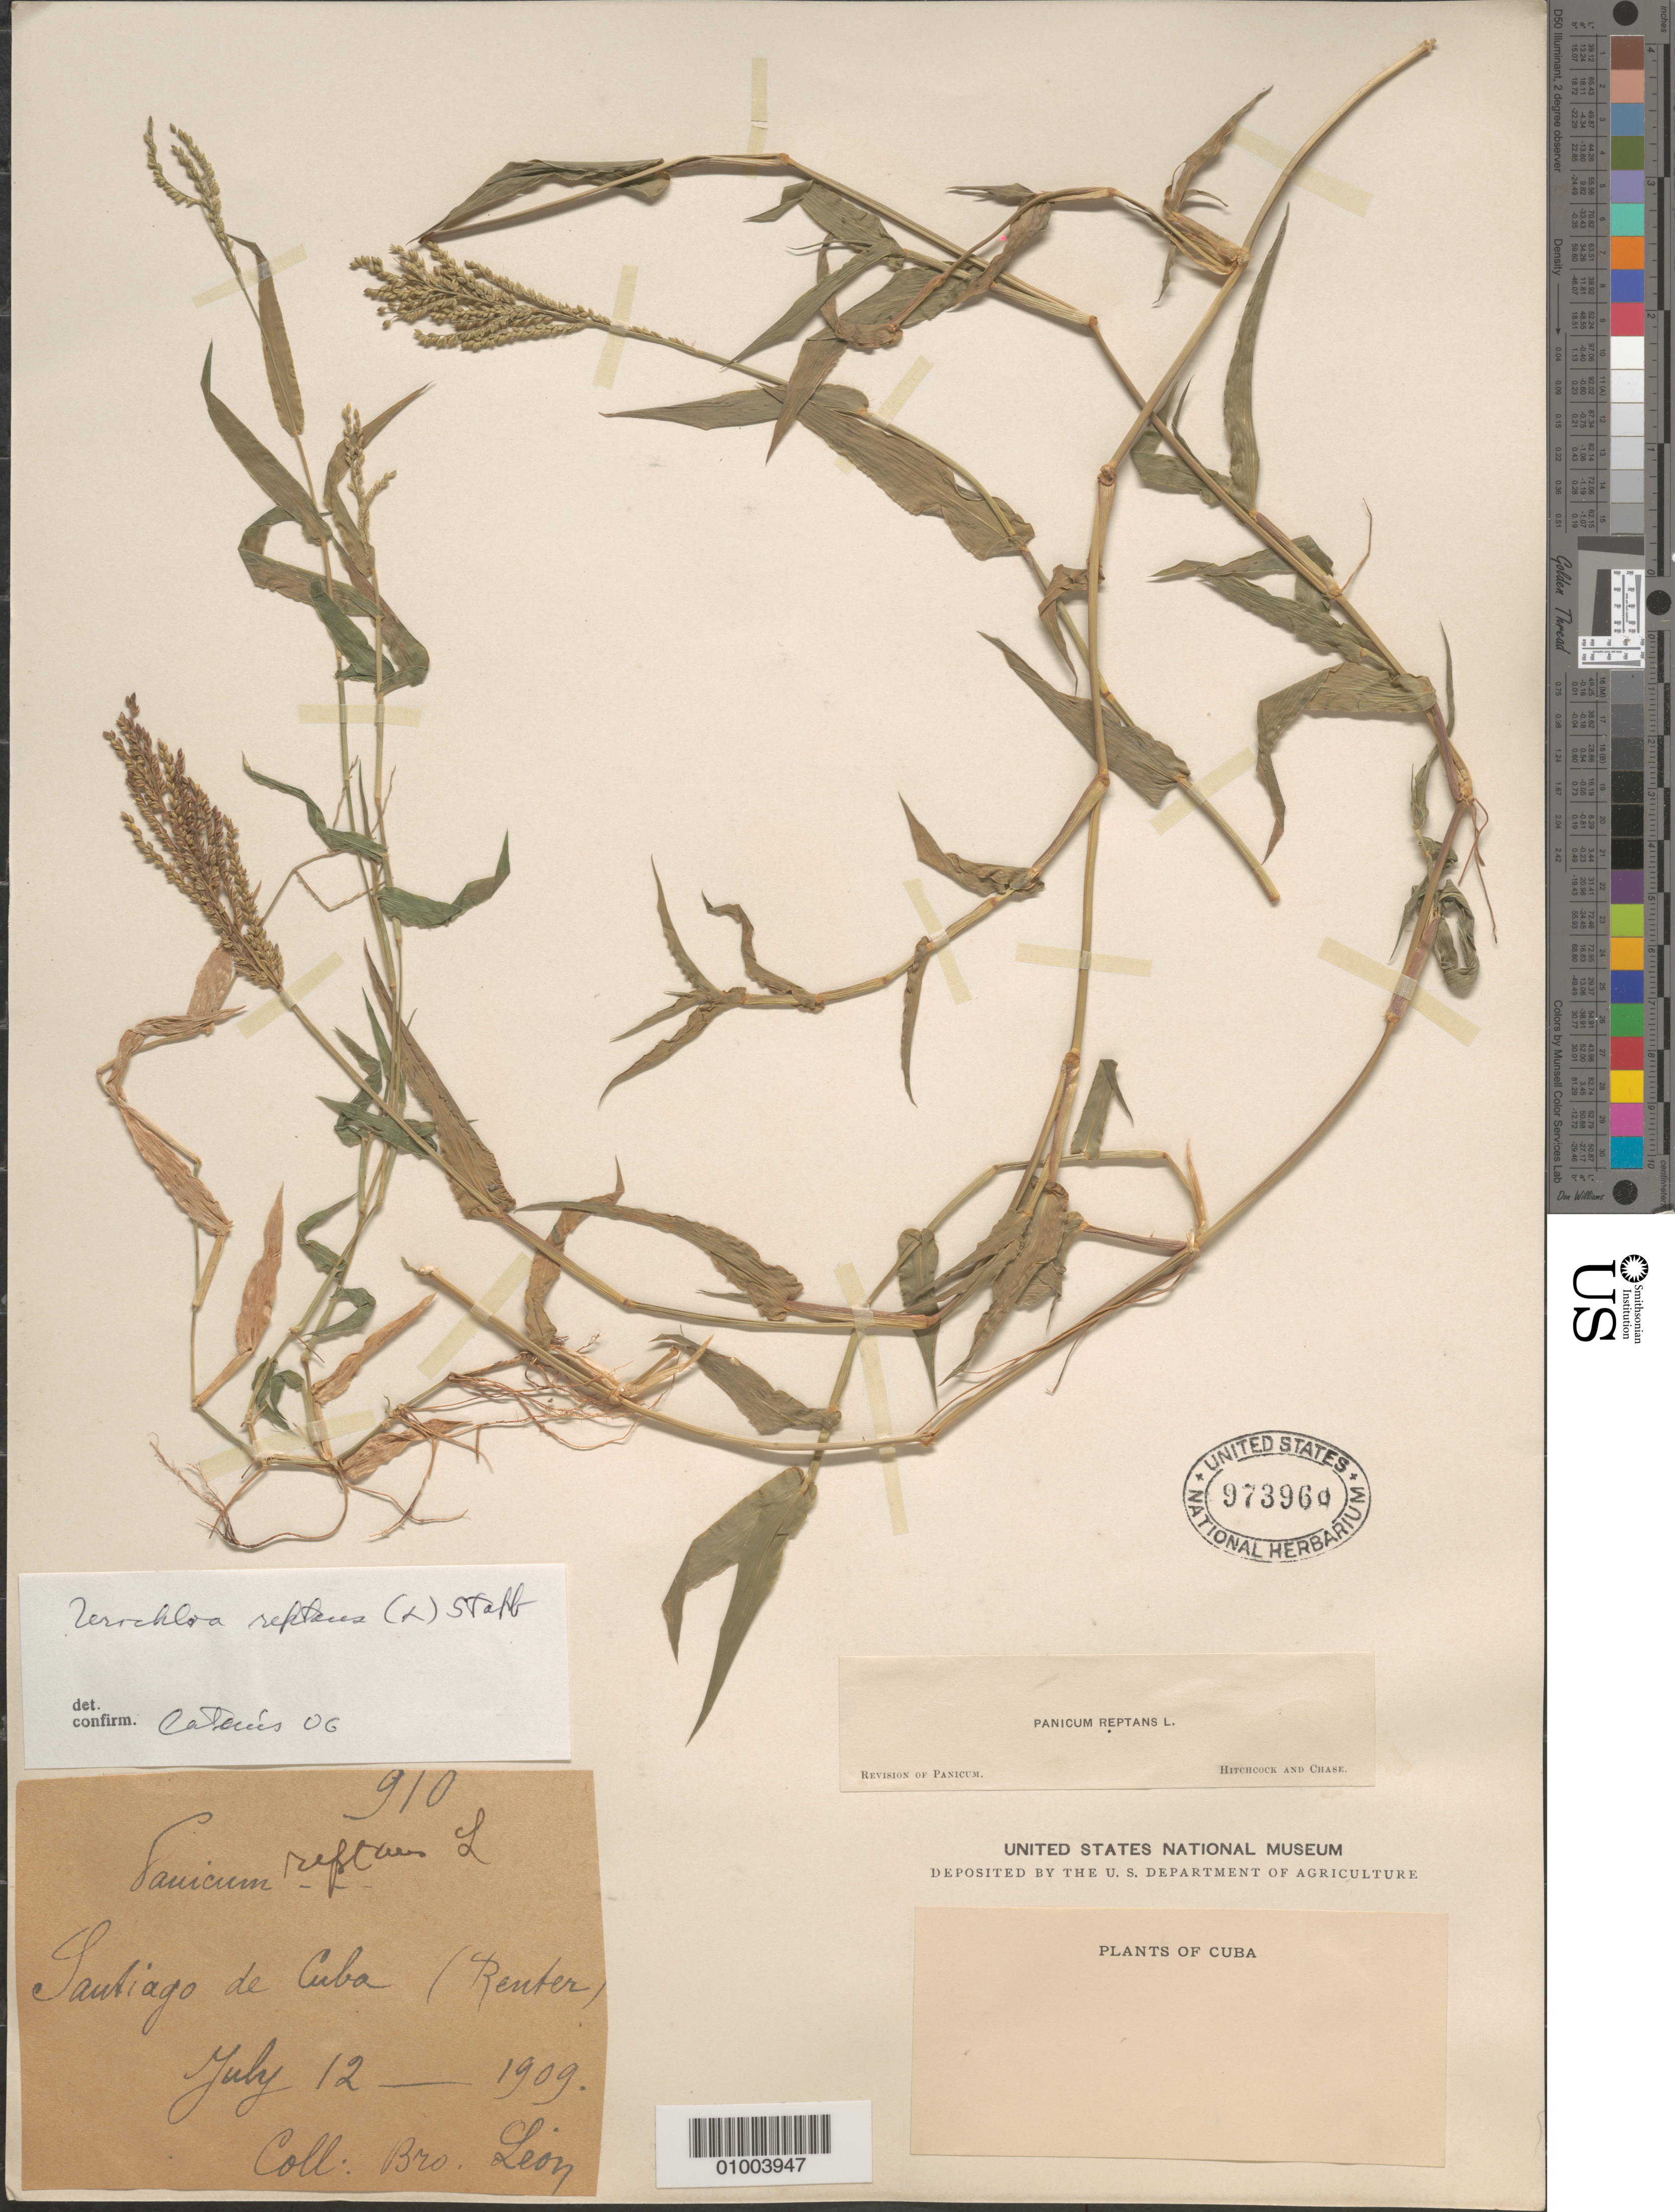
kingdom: Plantae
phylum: Tracheophyta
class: Liliopsida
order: Poales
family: Poaceae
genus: Urochloa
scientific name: Urochloa reptans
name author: (L.) Stapf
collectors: Bro. León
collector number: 910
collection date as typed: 12 Jul 1909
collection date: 1909-07-12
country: Cuba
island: Cuba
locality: Santiago de Cuba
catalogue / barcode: US 973960